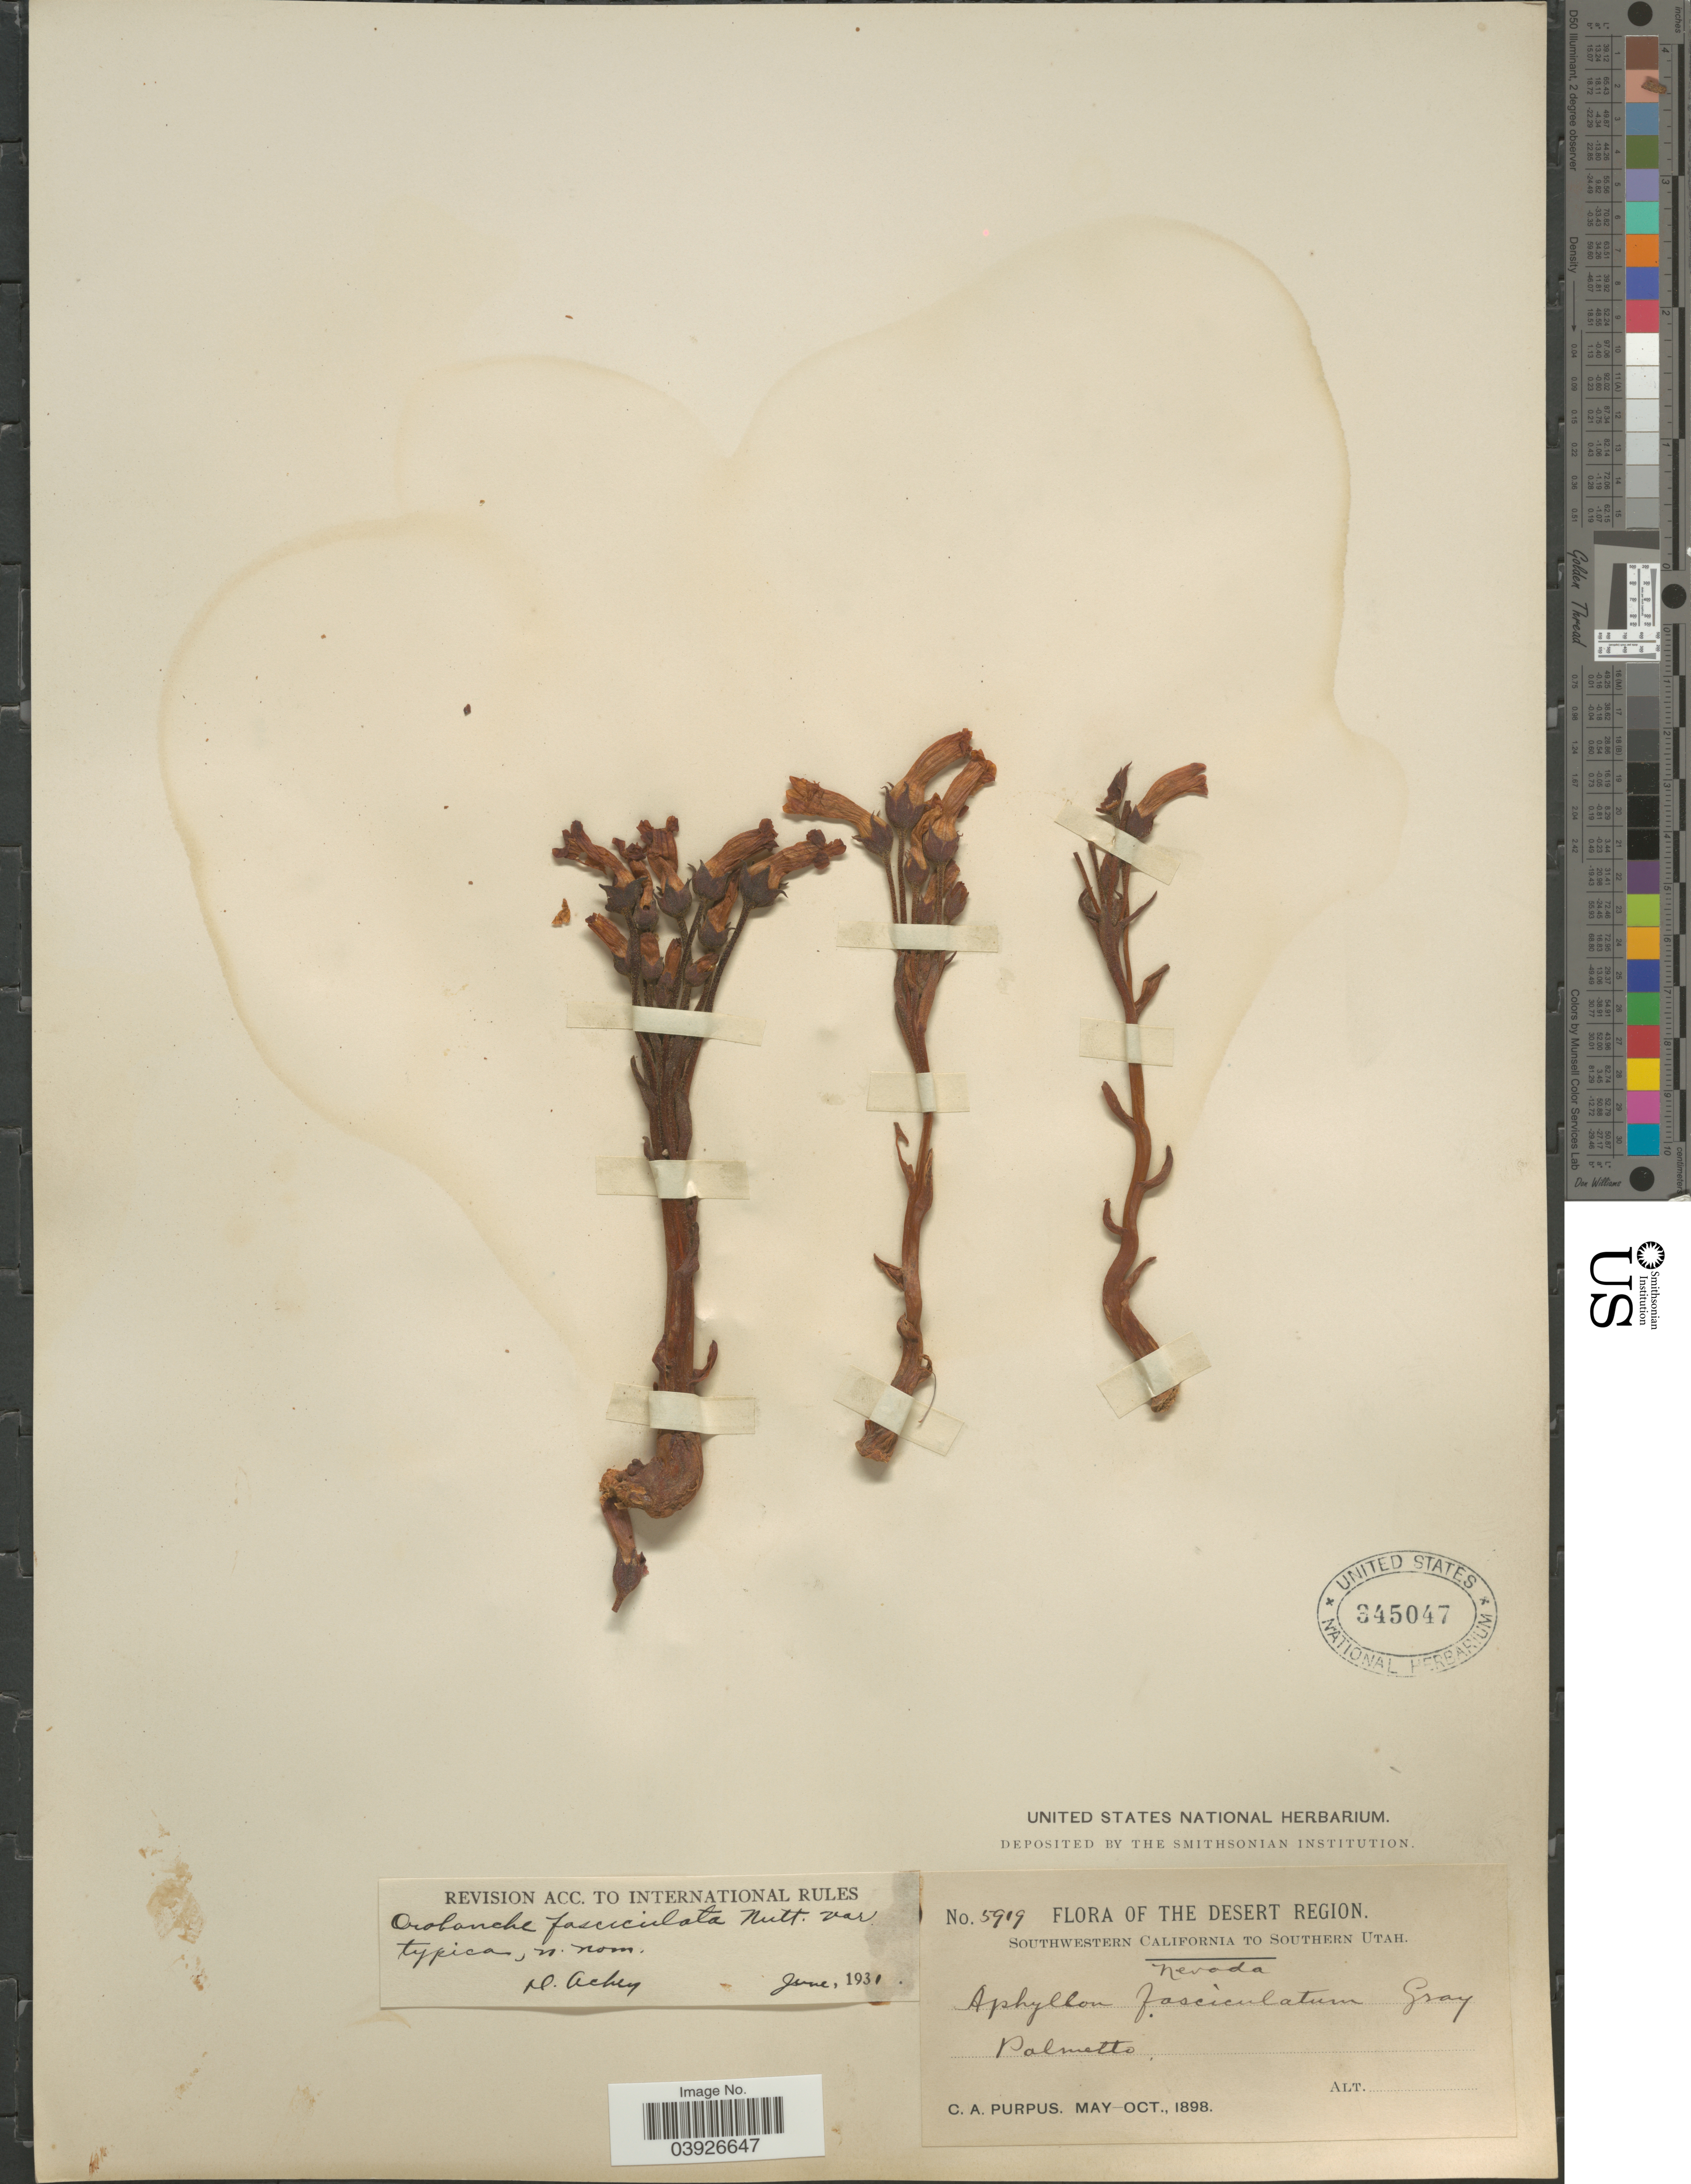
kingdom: Plantae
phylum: Tracheophyta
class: Magnoliopsida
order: Lamiales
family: Orobanchaceae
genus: Aphyllon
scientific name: Aphyllon fasciculatum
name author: (Nutt.) Torr. & A. Gray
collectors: C. A. Purpus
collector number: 5919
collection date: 1898-05/1898-10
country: United States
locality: The Desert Region. Southwestern California to Southern Utah. Palmetto.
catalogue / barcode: US 345047